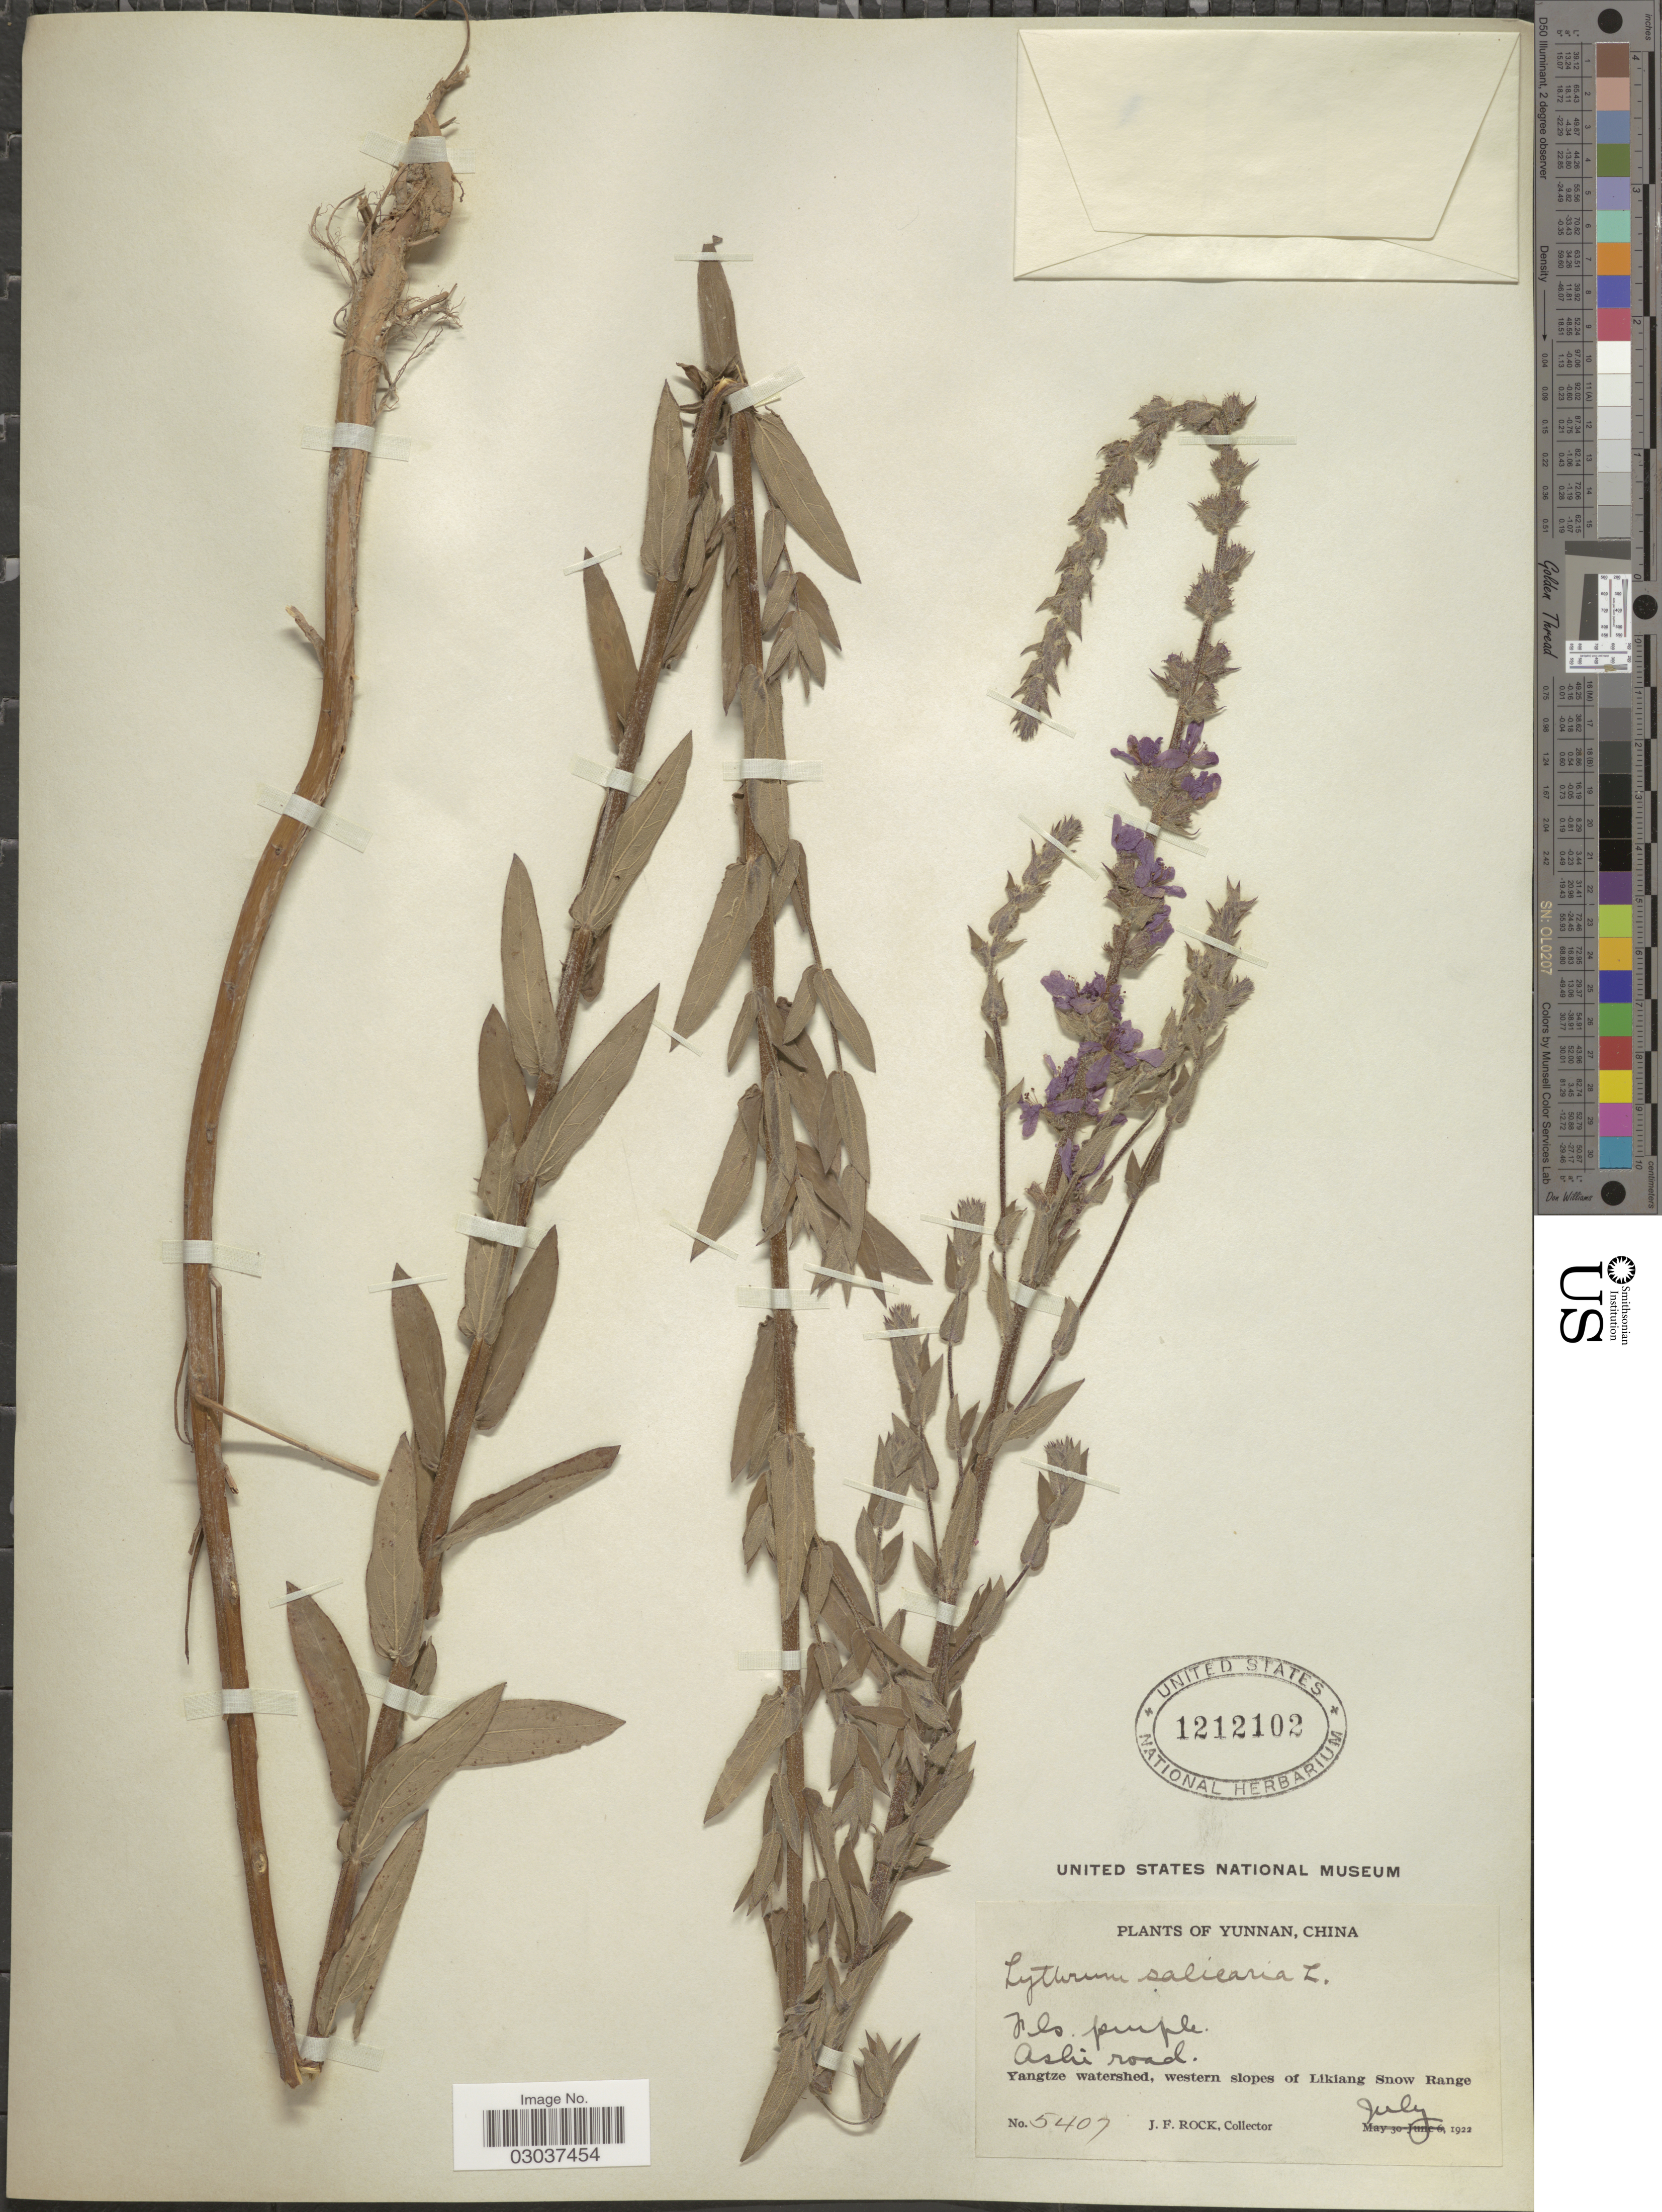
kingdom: Plantae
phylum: Tracheophyta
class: Magnoliopsida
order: Myrtales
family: Lythraceae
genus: Lythrum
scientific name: Lythrum salicaria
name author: L.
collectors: J. Rock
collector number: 5407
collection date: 1922-07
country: China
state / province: Yunnan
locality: Ashi road. Yangtze watershed, western slopes of Likiang Snow Range.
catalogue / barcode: US 1212102